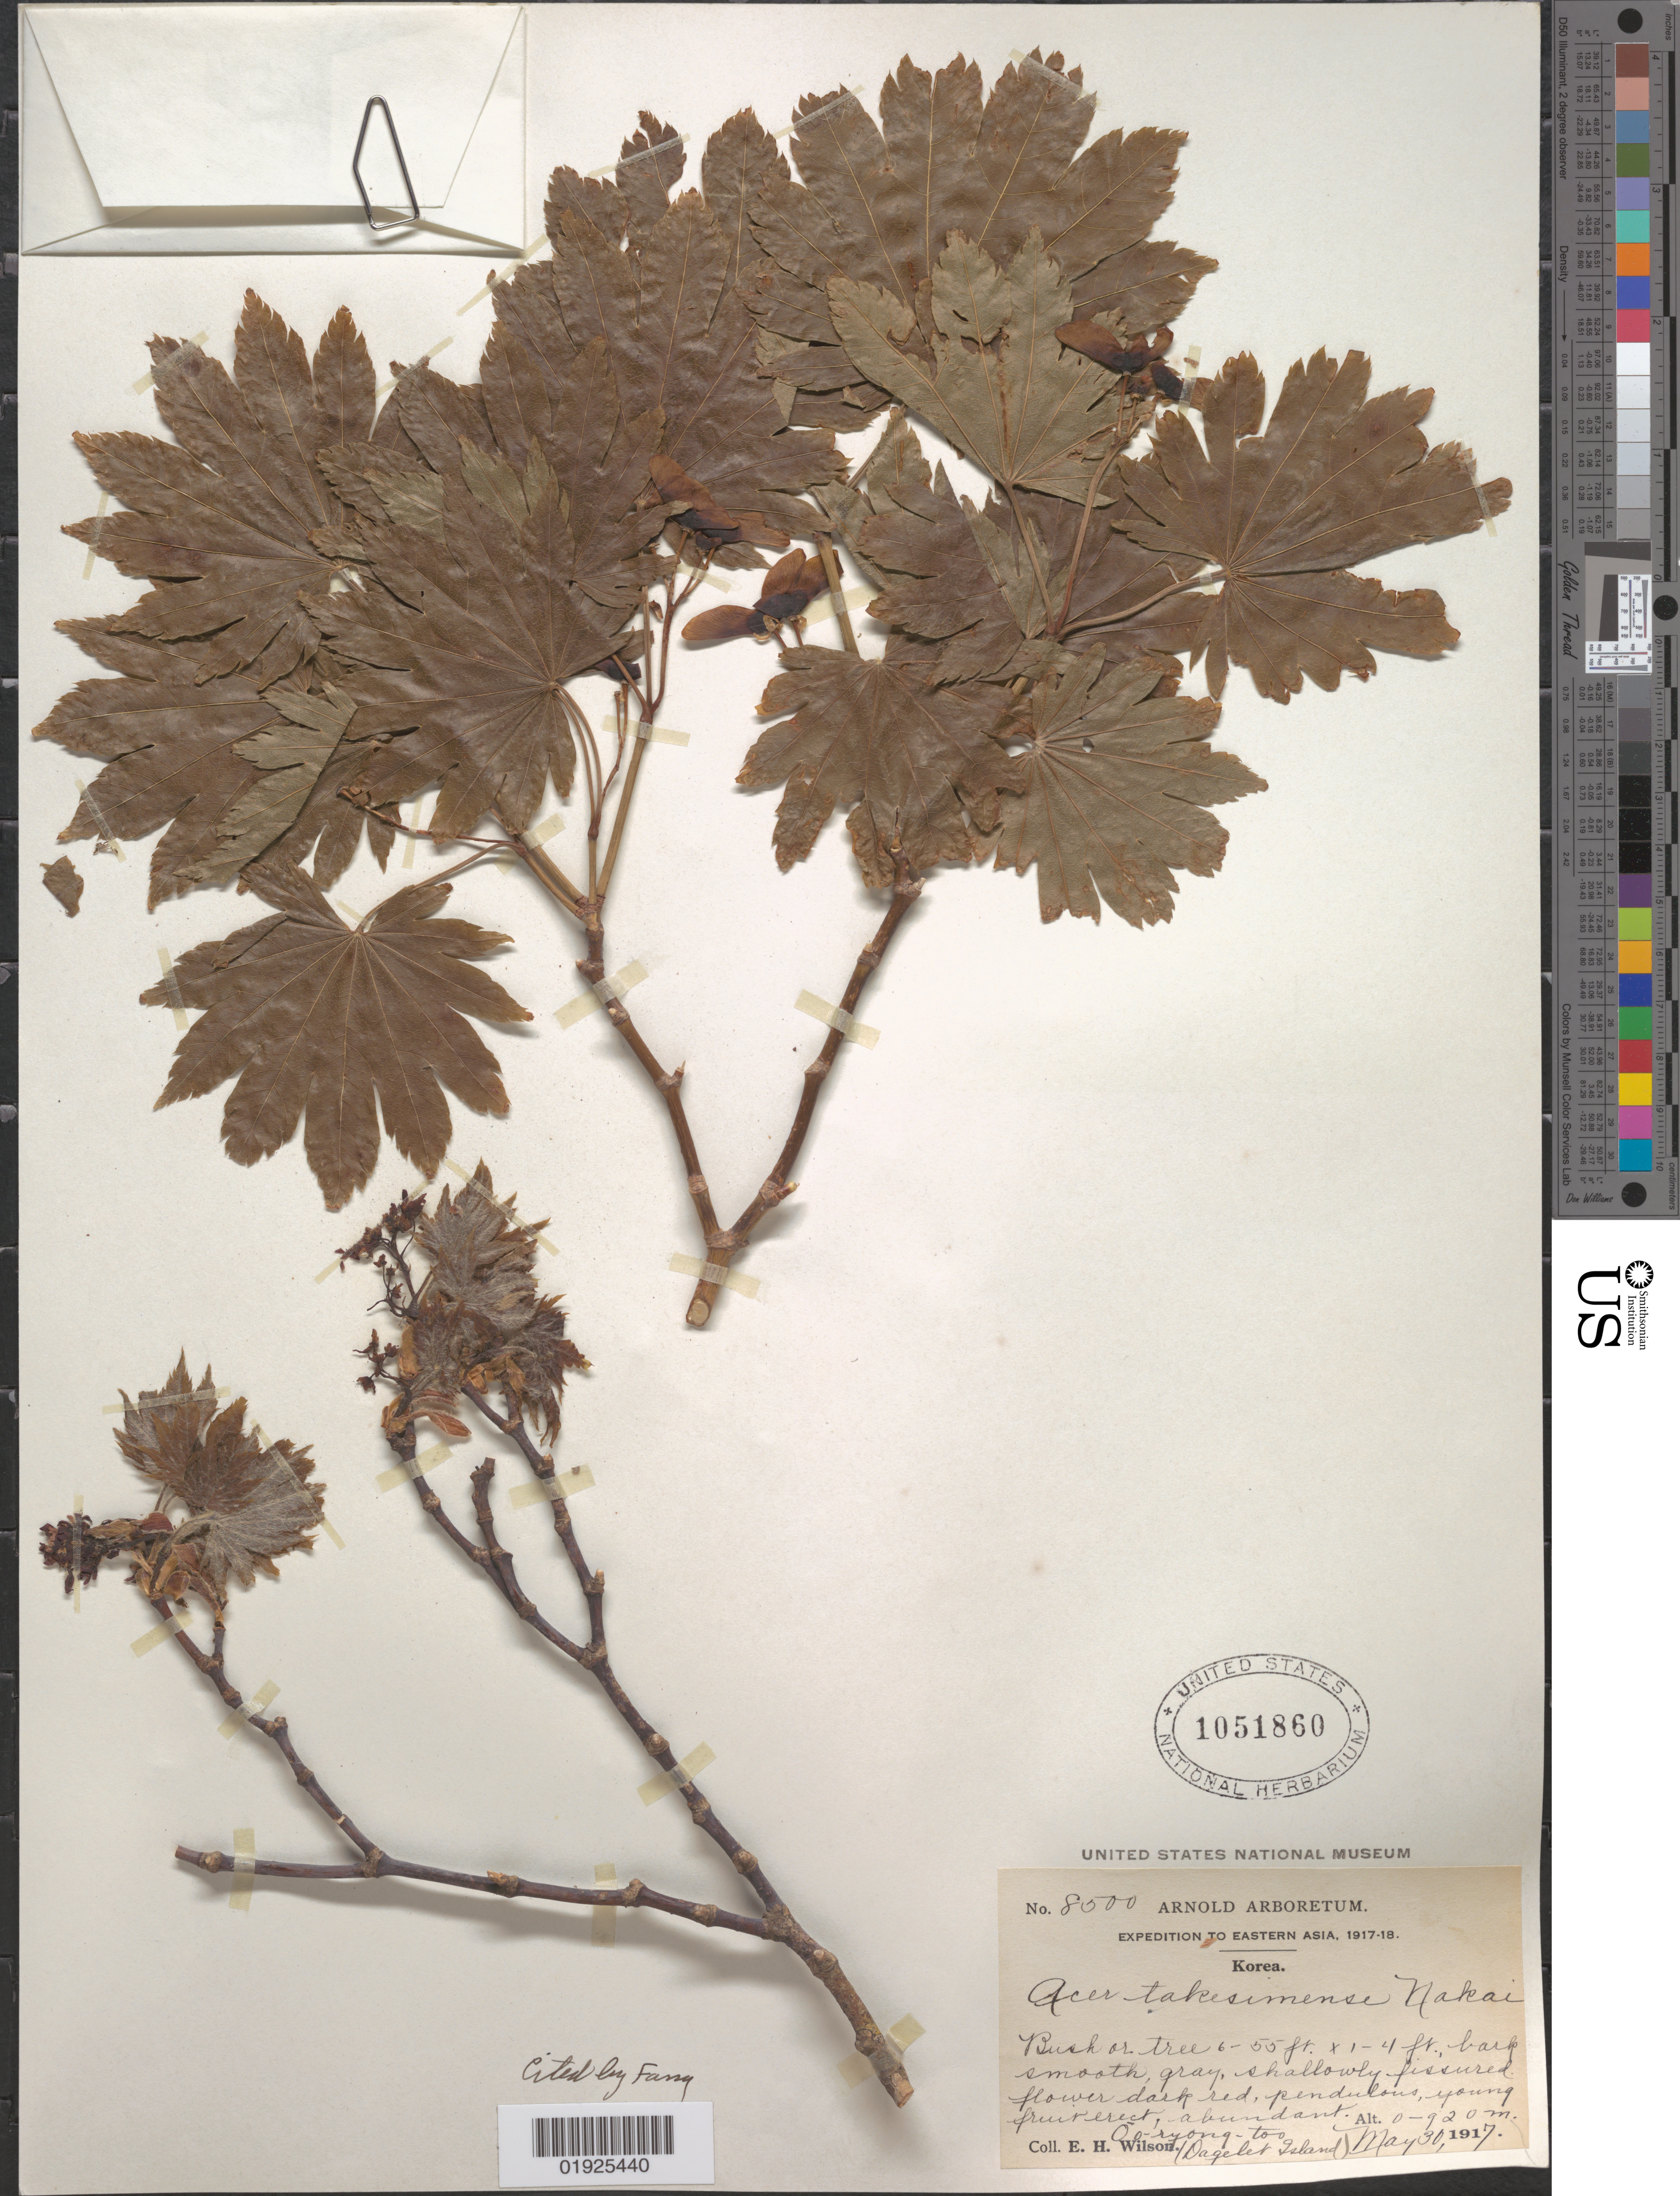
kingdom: Plantae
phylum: Tracheophyta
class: Magnoliopsida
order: Sapindales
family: Sapindaceae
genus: Acer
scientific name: Acer takesimense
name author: Nakai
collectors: E. H. Wilson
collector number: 8500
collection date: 1917-05-30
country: South Korea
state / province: North Gyeongsang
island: Dagelet I. [Ulleung-do]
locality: Oo-ryong-tao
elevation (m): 0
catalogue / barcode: US 1051860